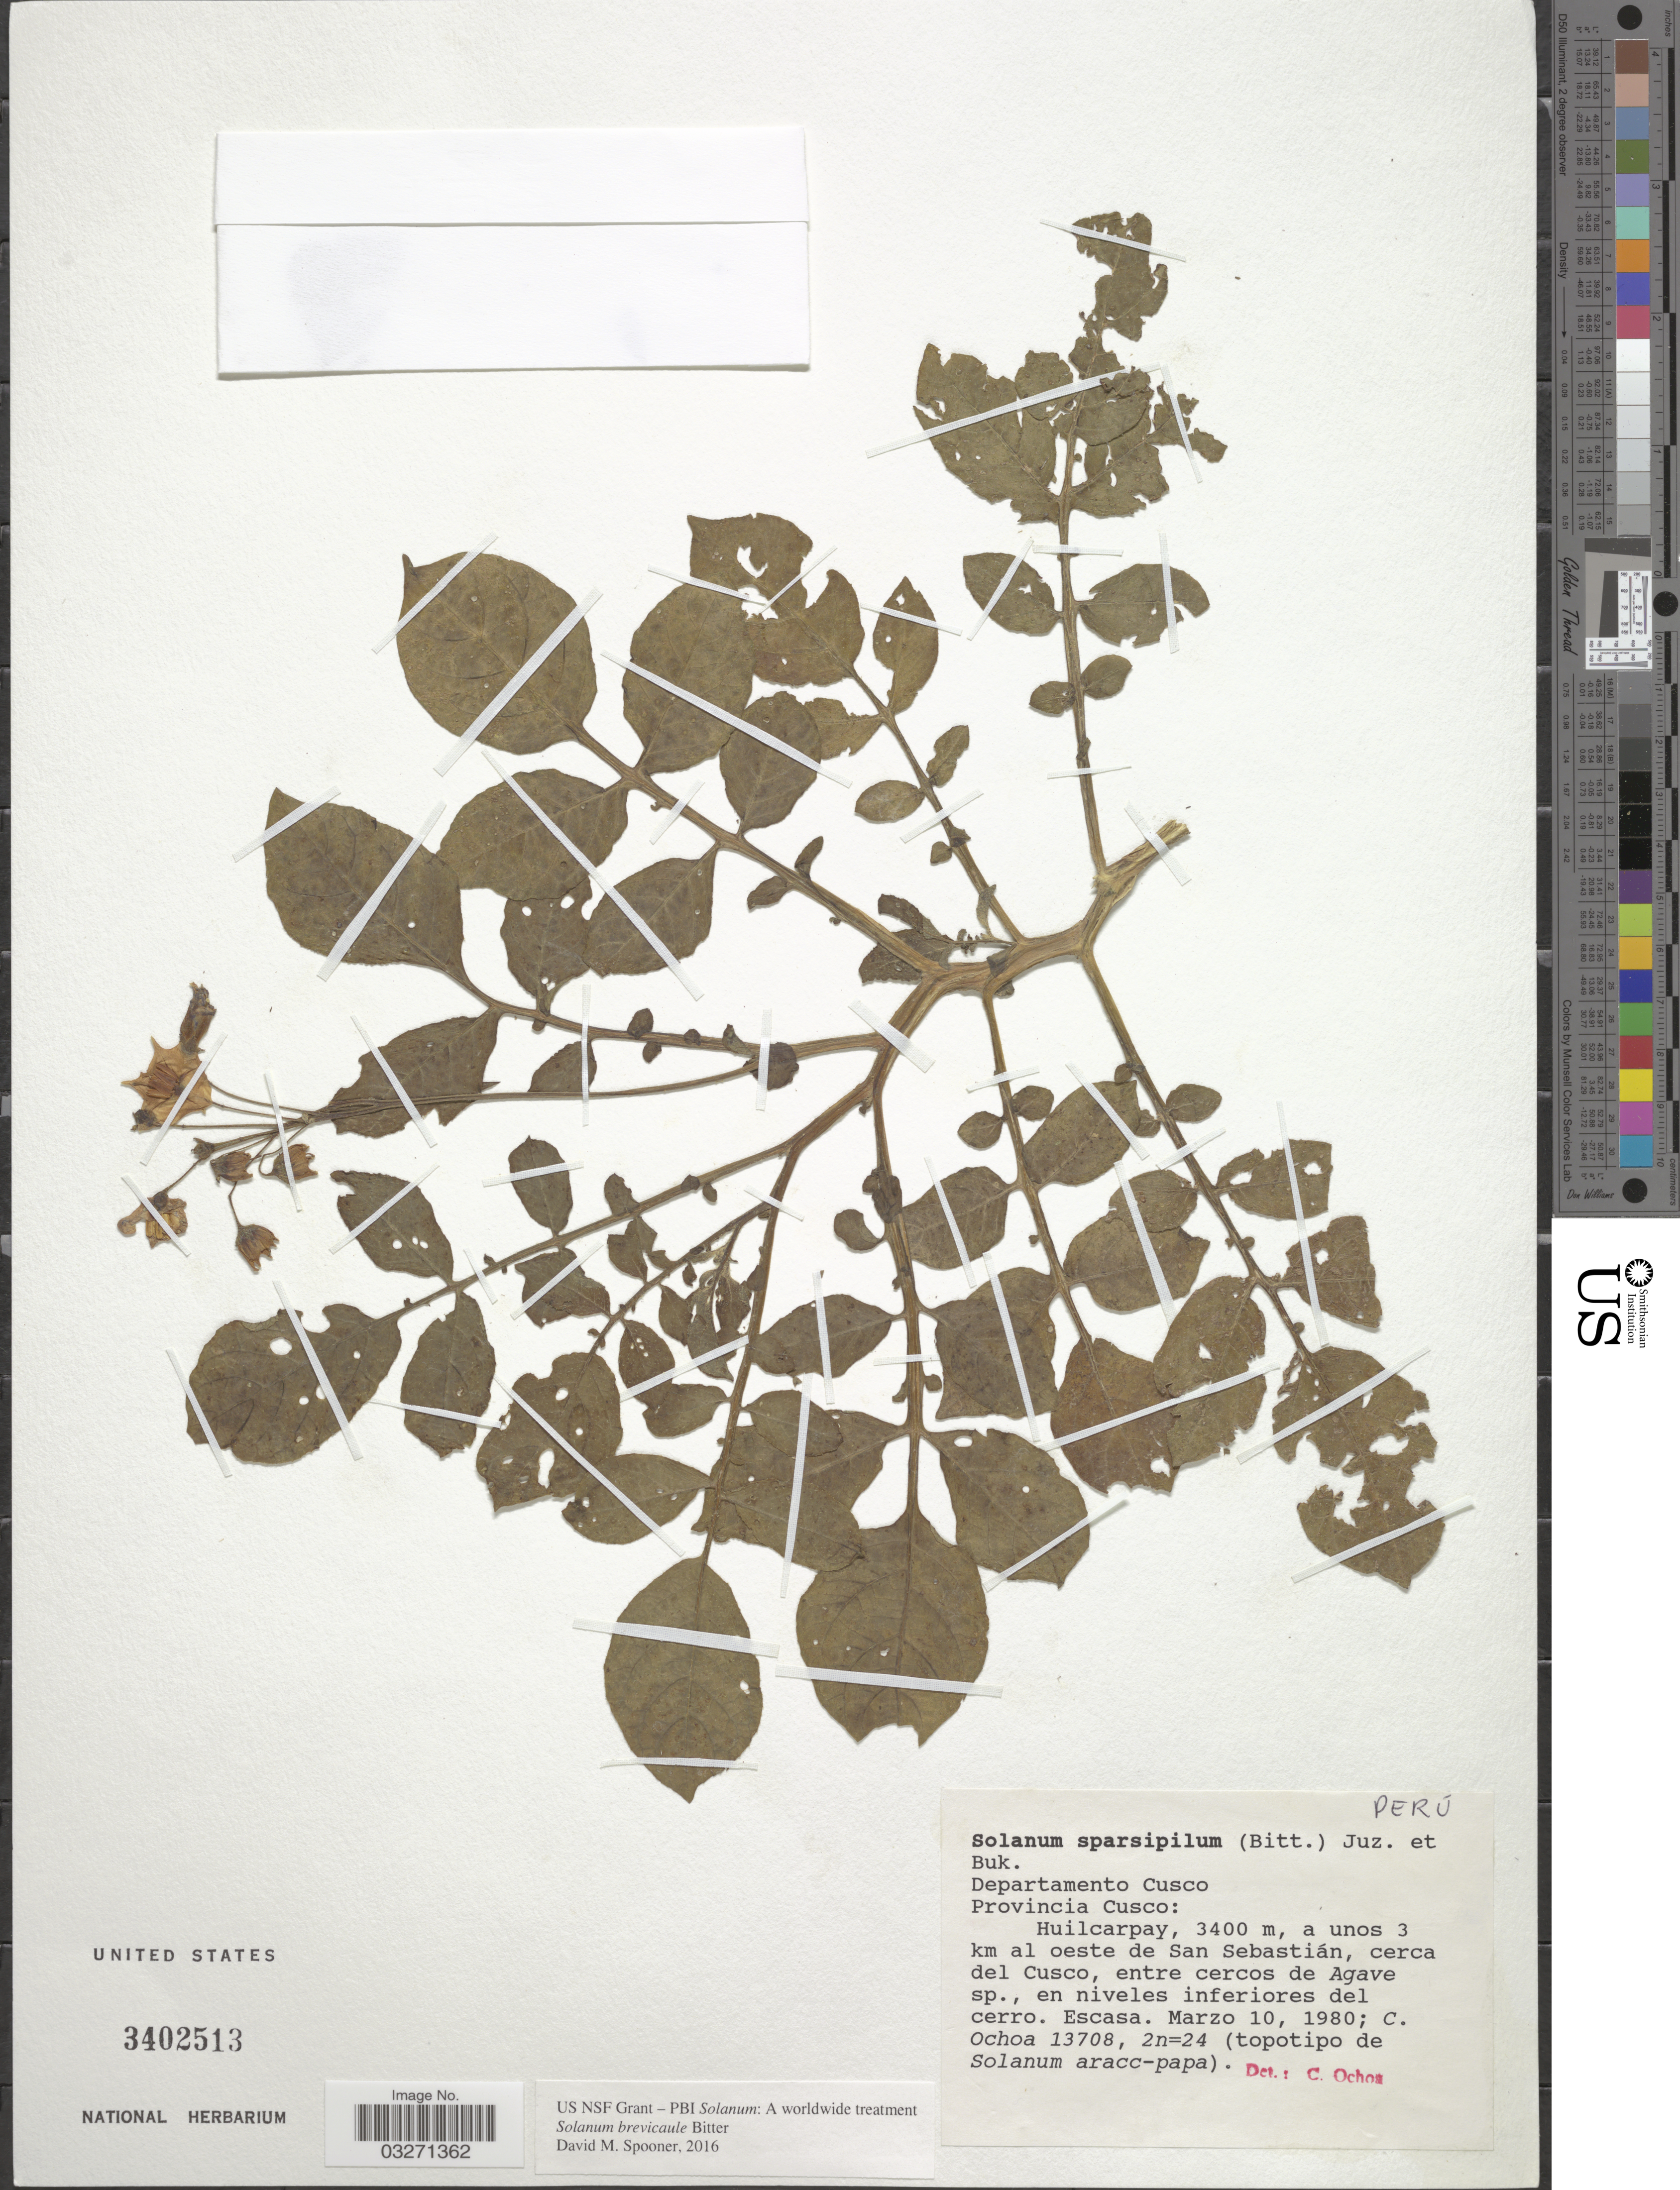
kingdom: Plantae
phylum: Tracheophyta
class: Magnoliopsida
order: Solanales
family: Solanaceae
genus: Solanum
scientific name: Solanum brevicaule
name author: Bitter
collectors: C. Ochoa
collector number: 13708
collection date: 1980-03-10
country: Peru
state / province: Cusco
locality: Departamento Cusco. Huilcarpay, a unos 3 km al oeste de San Sebastián, cerca del Cusco.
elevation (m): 3400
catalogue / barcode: US 3402513